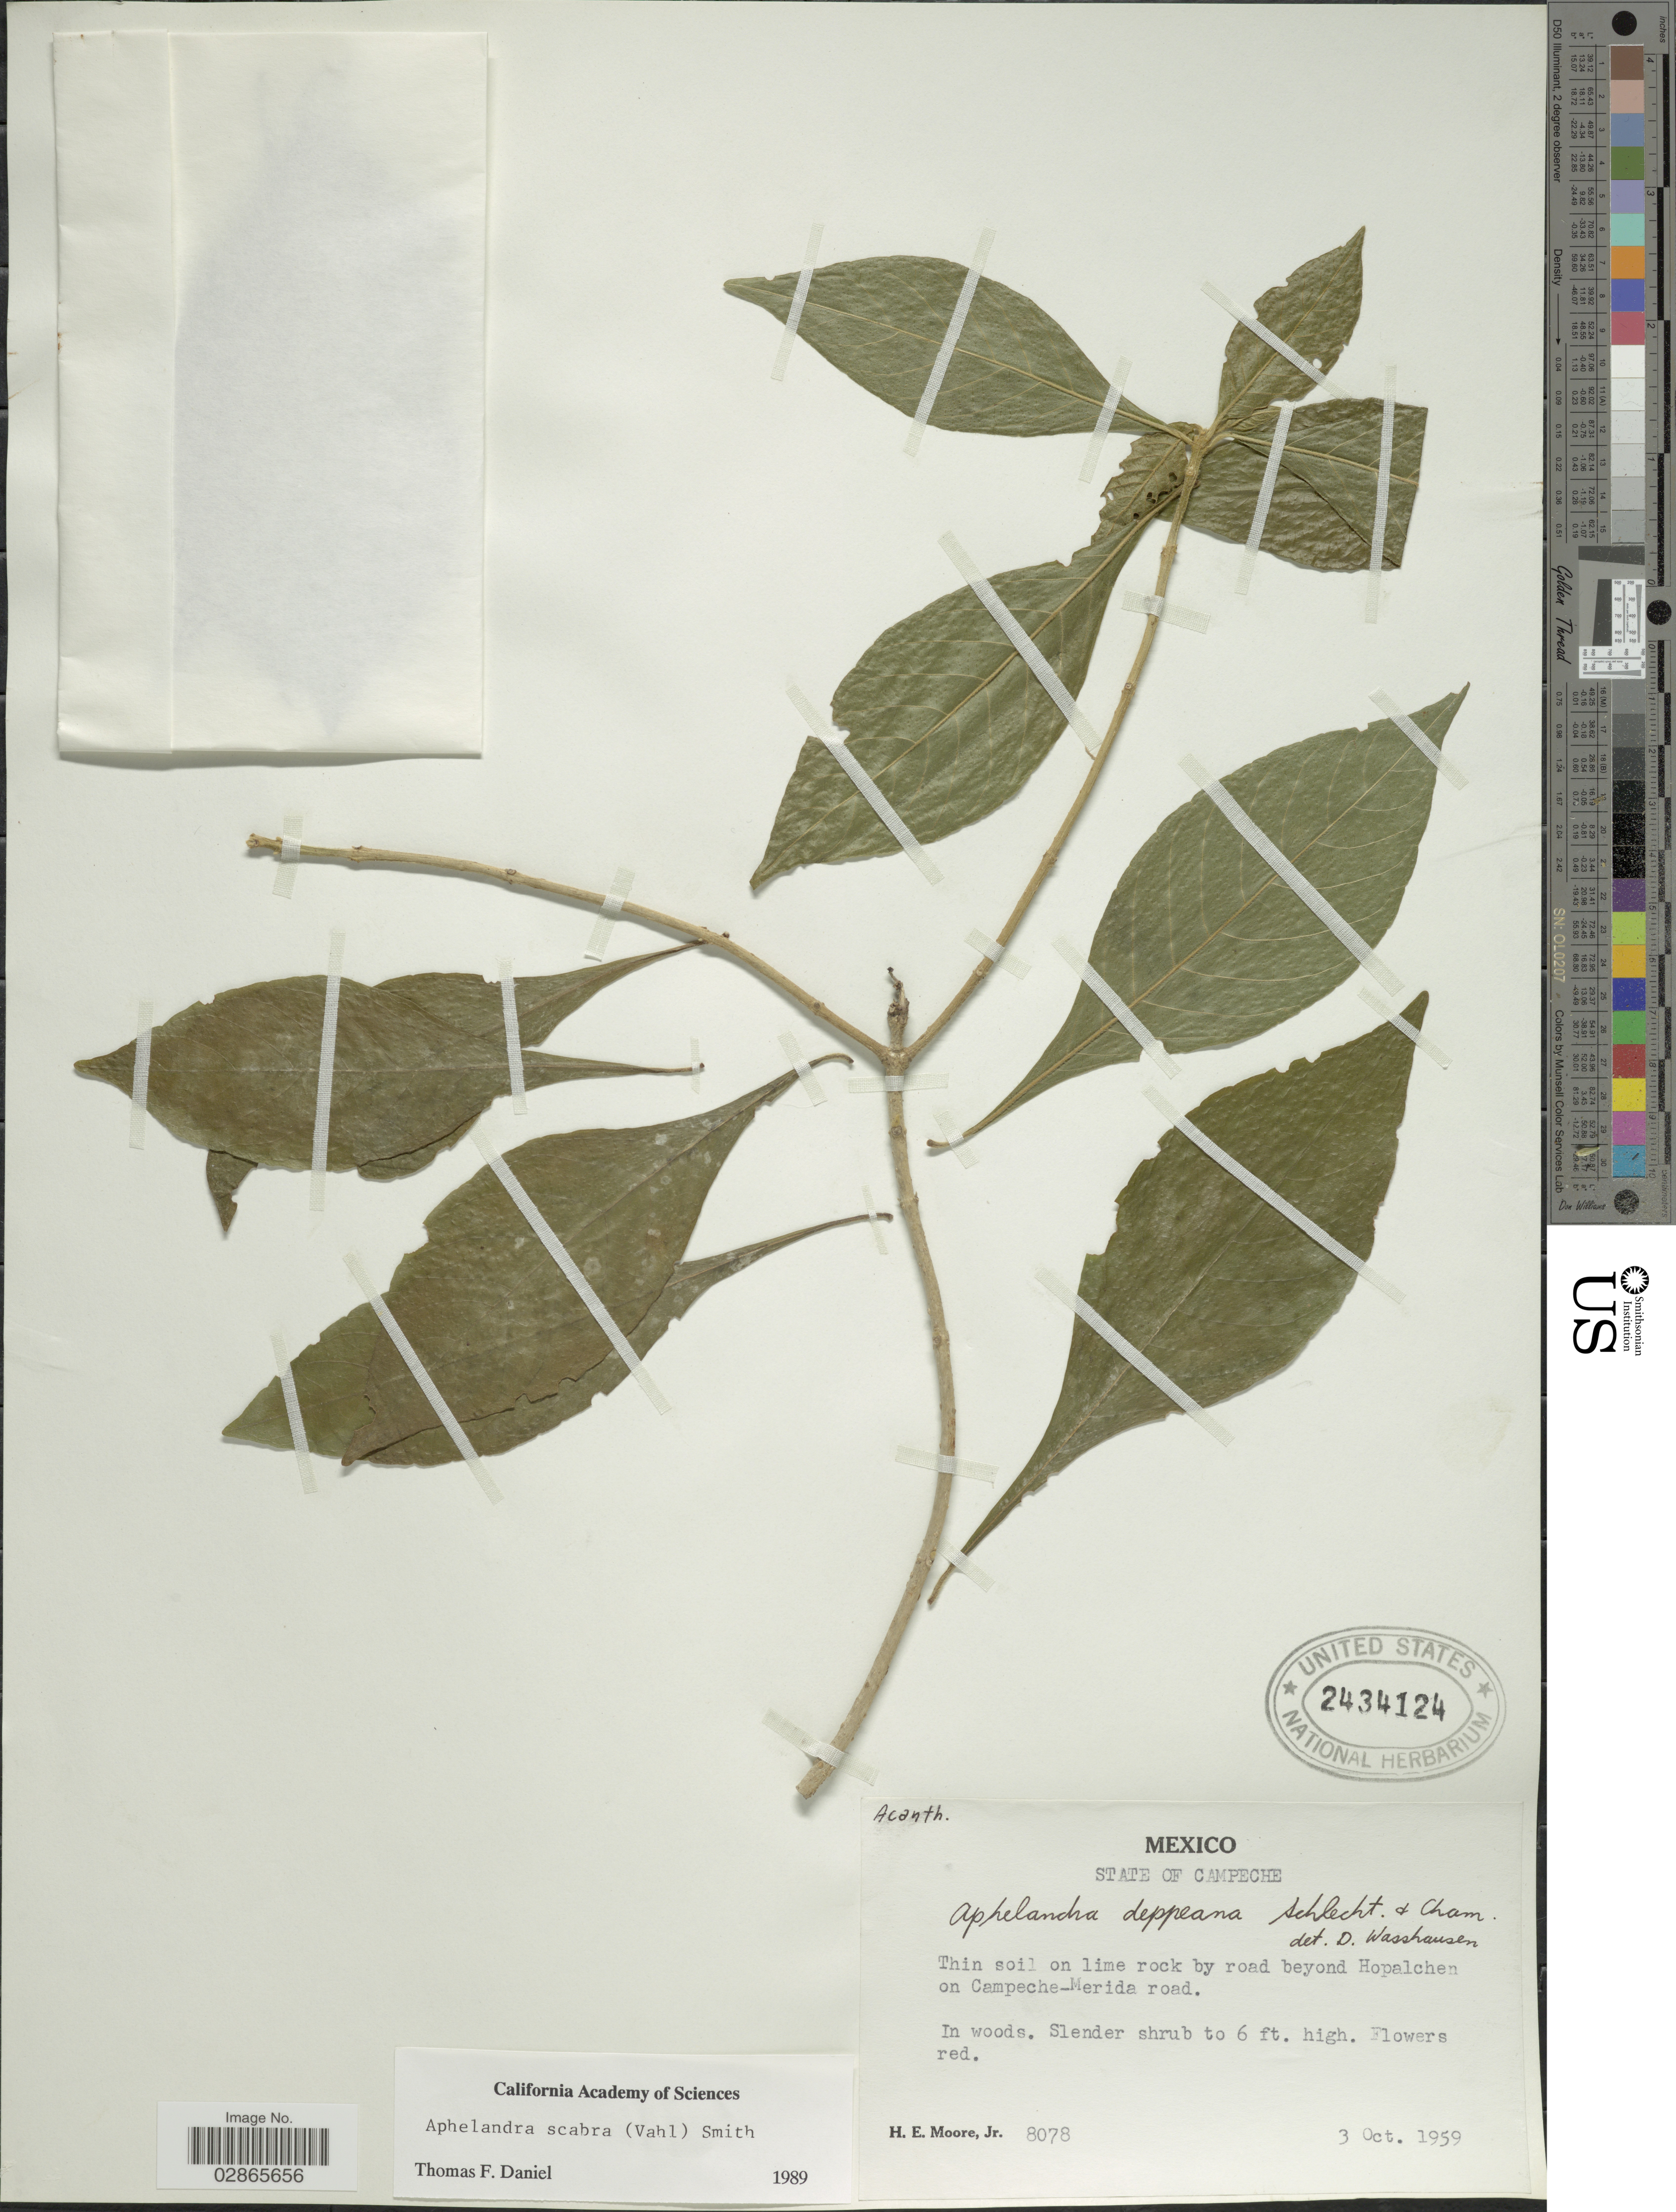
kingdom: Plantae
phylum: Tracheophyta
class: Magnoliopsida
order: Lamiales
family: Acanthaceae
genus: Aphelandra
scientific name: Aphelandra deppeana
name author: Schltdl. & Cham.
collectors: H. Moore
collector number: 8078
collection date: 1959-10-03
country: Mexico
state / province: Campeche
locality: Thin soil on lime rock by road beyond Hopalchen on Campeche-Merida road.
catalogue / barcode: US 2434124